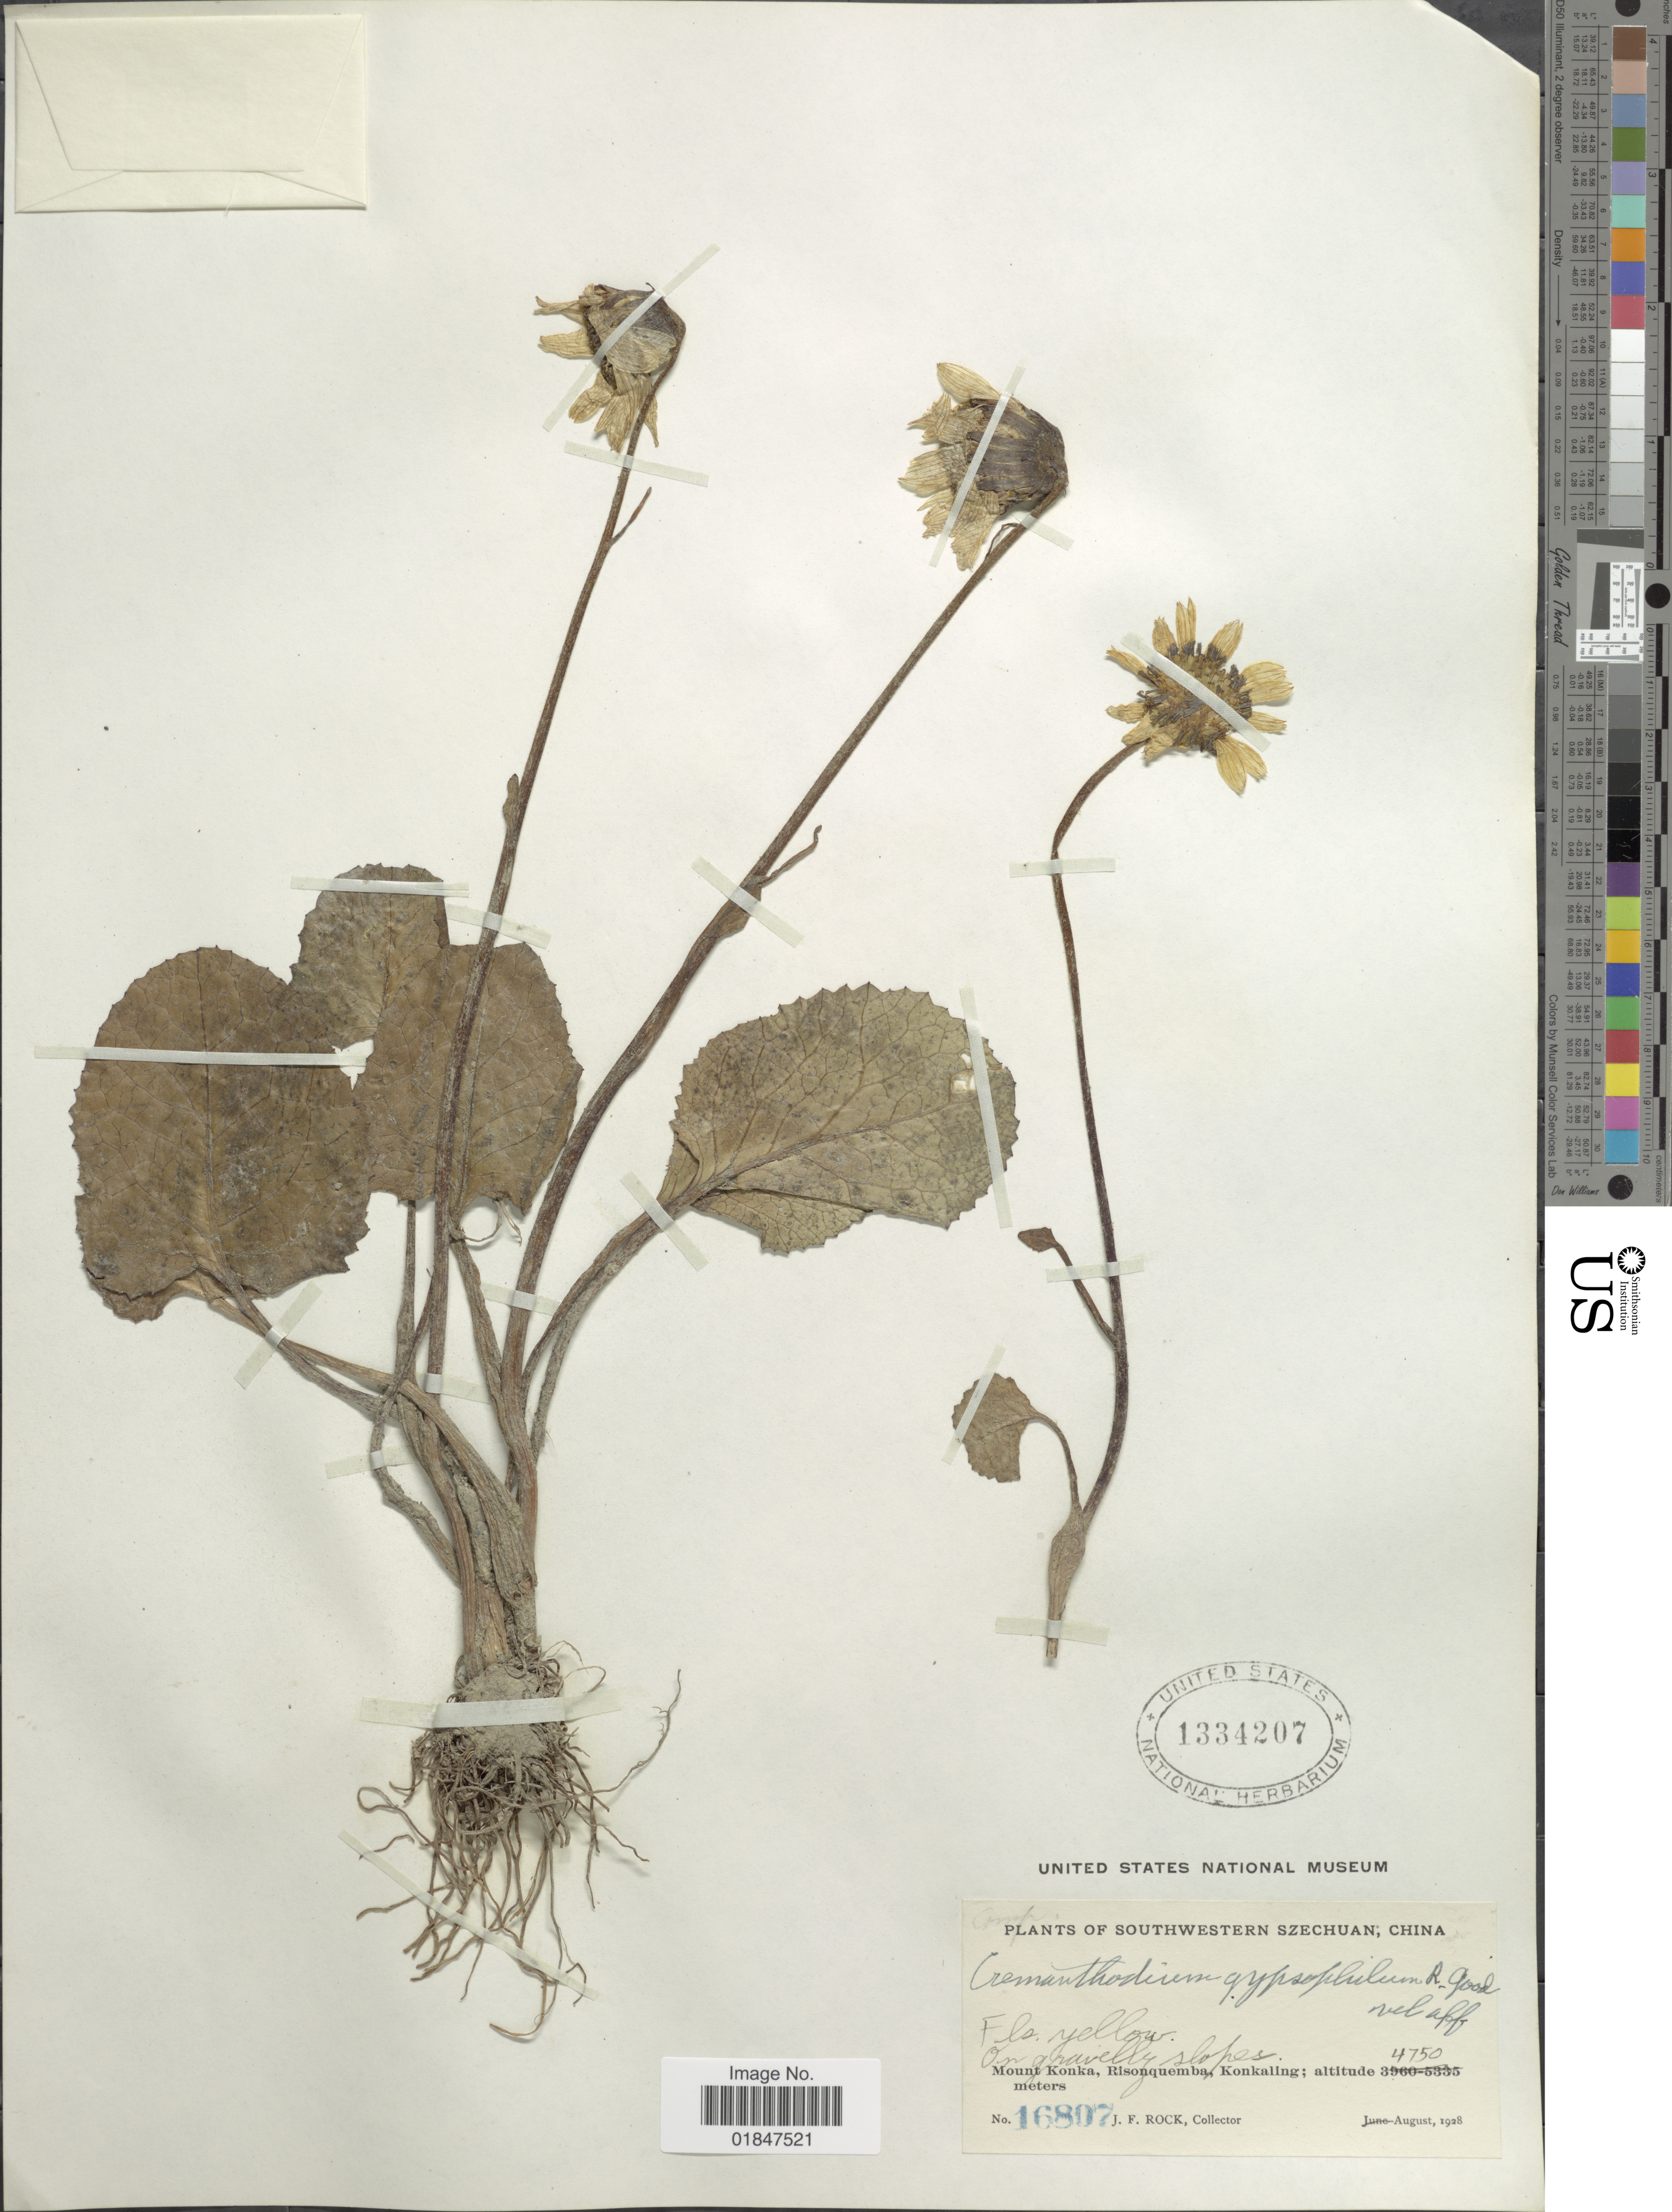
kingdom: Plantae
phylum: Tracheophyta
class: Magnoliopsida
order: Asterales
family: Asteraceae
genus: Cremanthodium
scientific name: Cremanthodium principis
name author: (Franch.) R.D. Good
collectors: J. Rock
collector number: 16807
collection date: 1928-08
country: China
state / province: Sichuan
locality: Southwestern Szechuan, Mount Konka, Risonquemba, Konkaling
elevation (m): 4750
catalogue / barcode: US 1334207